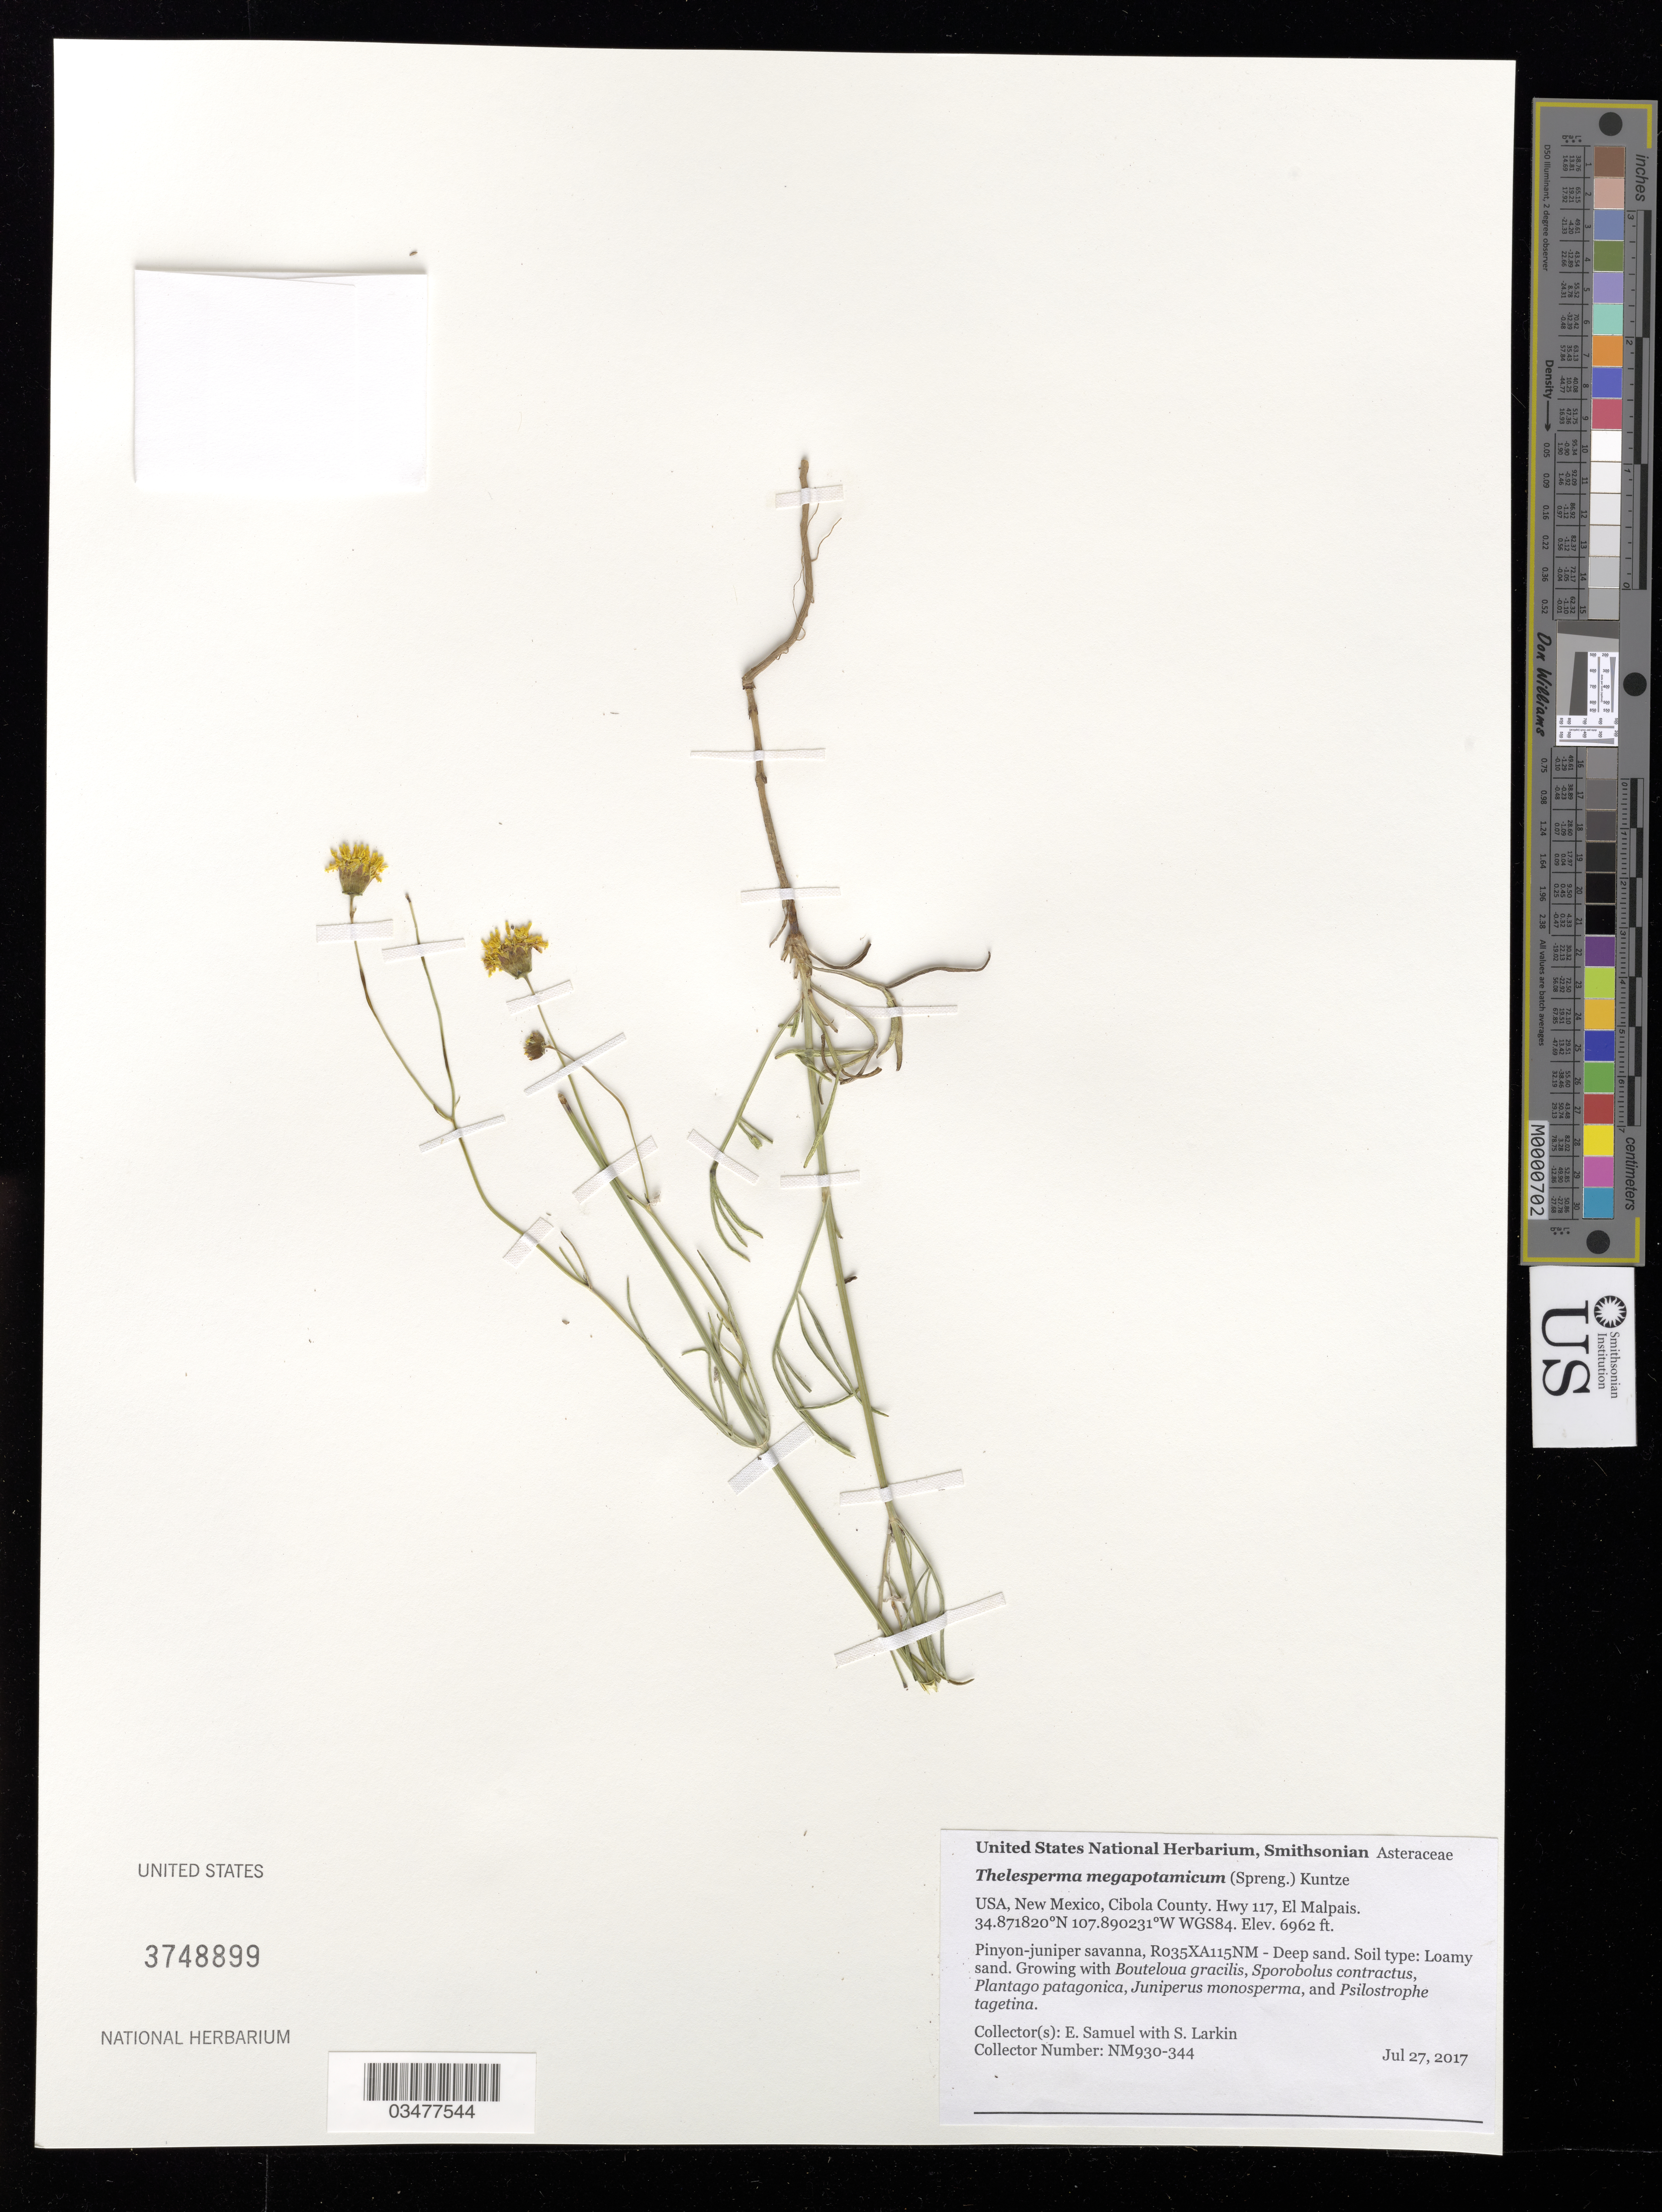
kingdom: Plantae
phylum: Tracheophyta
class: Magnoliopsida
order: Asterales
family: Asteraceae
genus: Thelesperma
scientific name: Thelesperma megapotamicum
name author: (Spreng.) Herter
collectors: E. Samuel & S. Larkin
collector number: NM930-344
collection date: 2017-07-27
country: United States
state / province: New Mexico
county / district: Cibola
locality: BLM, El Malpais, Hwy 117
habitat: R035XA115NM - Deep sand. Loamy sand. Pinyon-juniper savanna.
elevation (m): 2427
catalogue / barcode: US 3748899